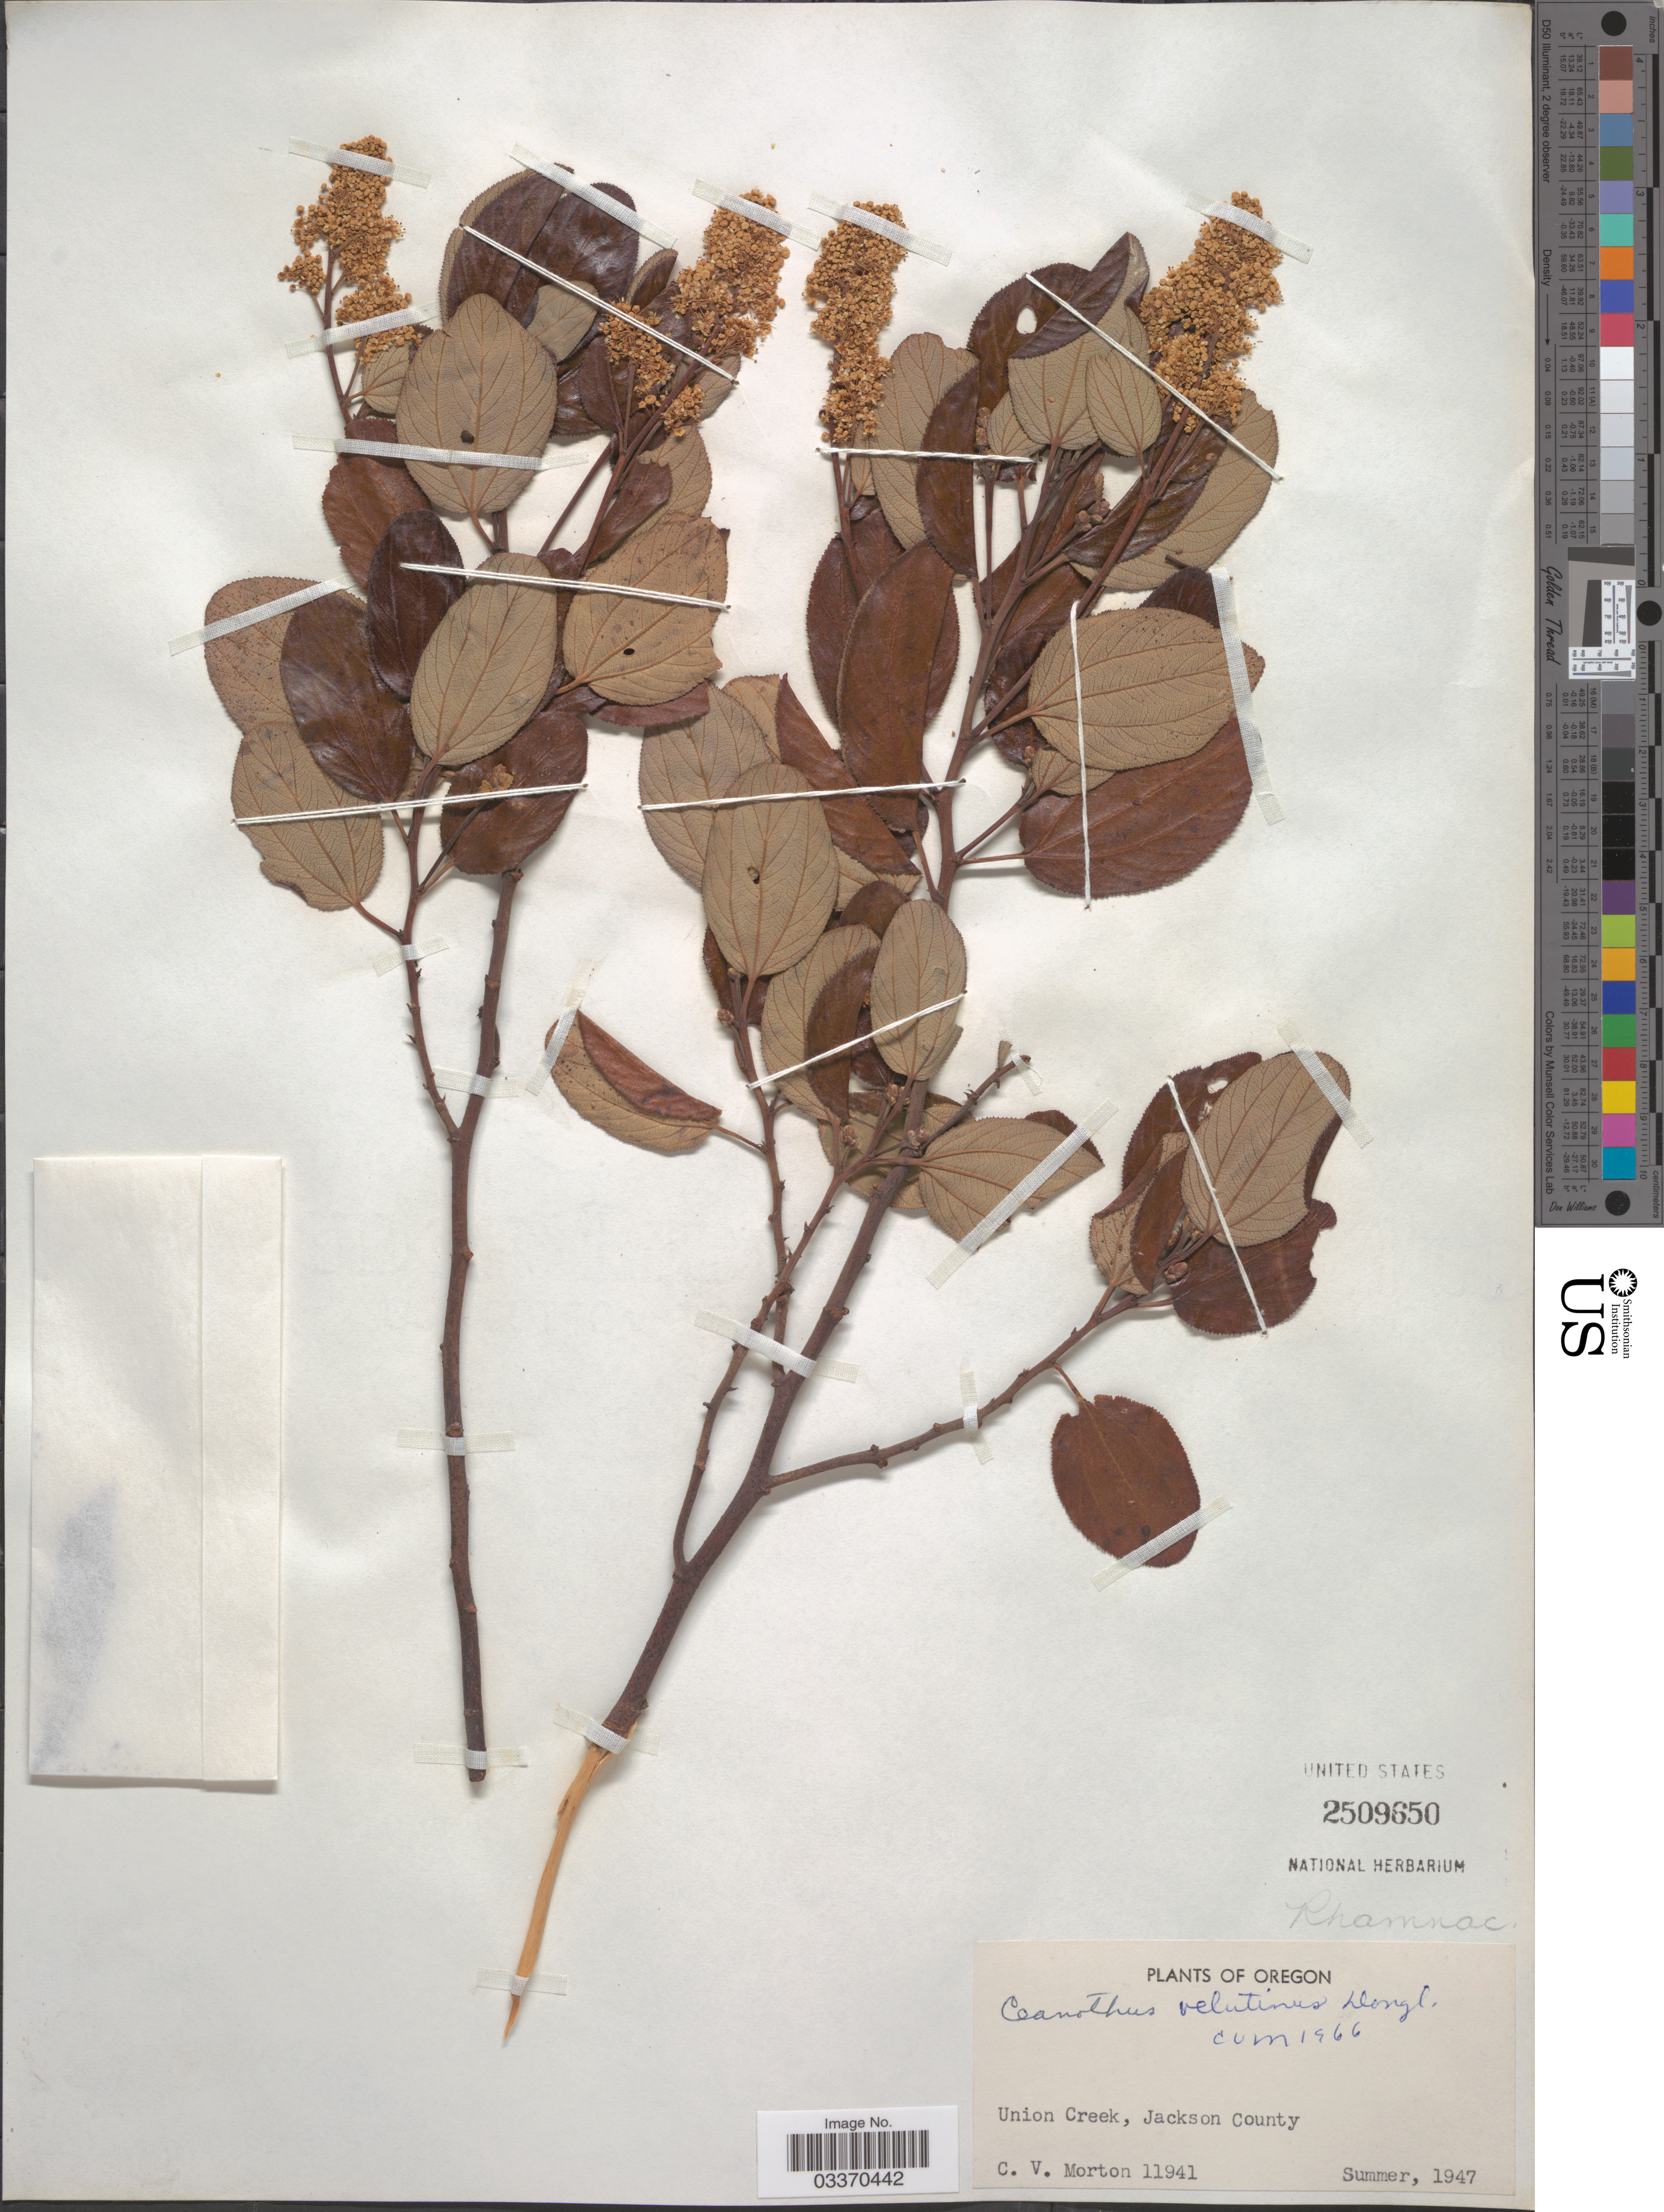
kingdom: Plantae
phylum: Tracheophyta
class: Magnoliopsida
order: Rosales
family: Rhamnaceae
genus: Ceanothus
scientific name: Ceanothus velutinus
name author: Douglas ex Hook.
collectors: C. V. Morton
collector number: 11941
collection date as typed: Summer, 1947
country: United States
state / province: Oregon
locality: Union Creek, Jackson County.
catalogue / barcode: US 2509650